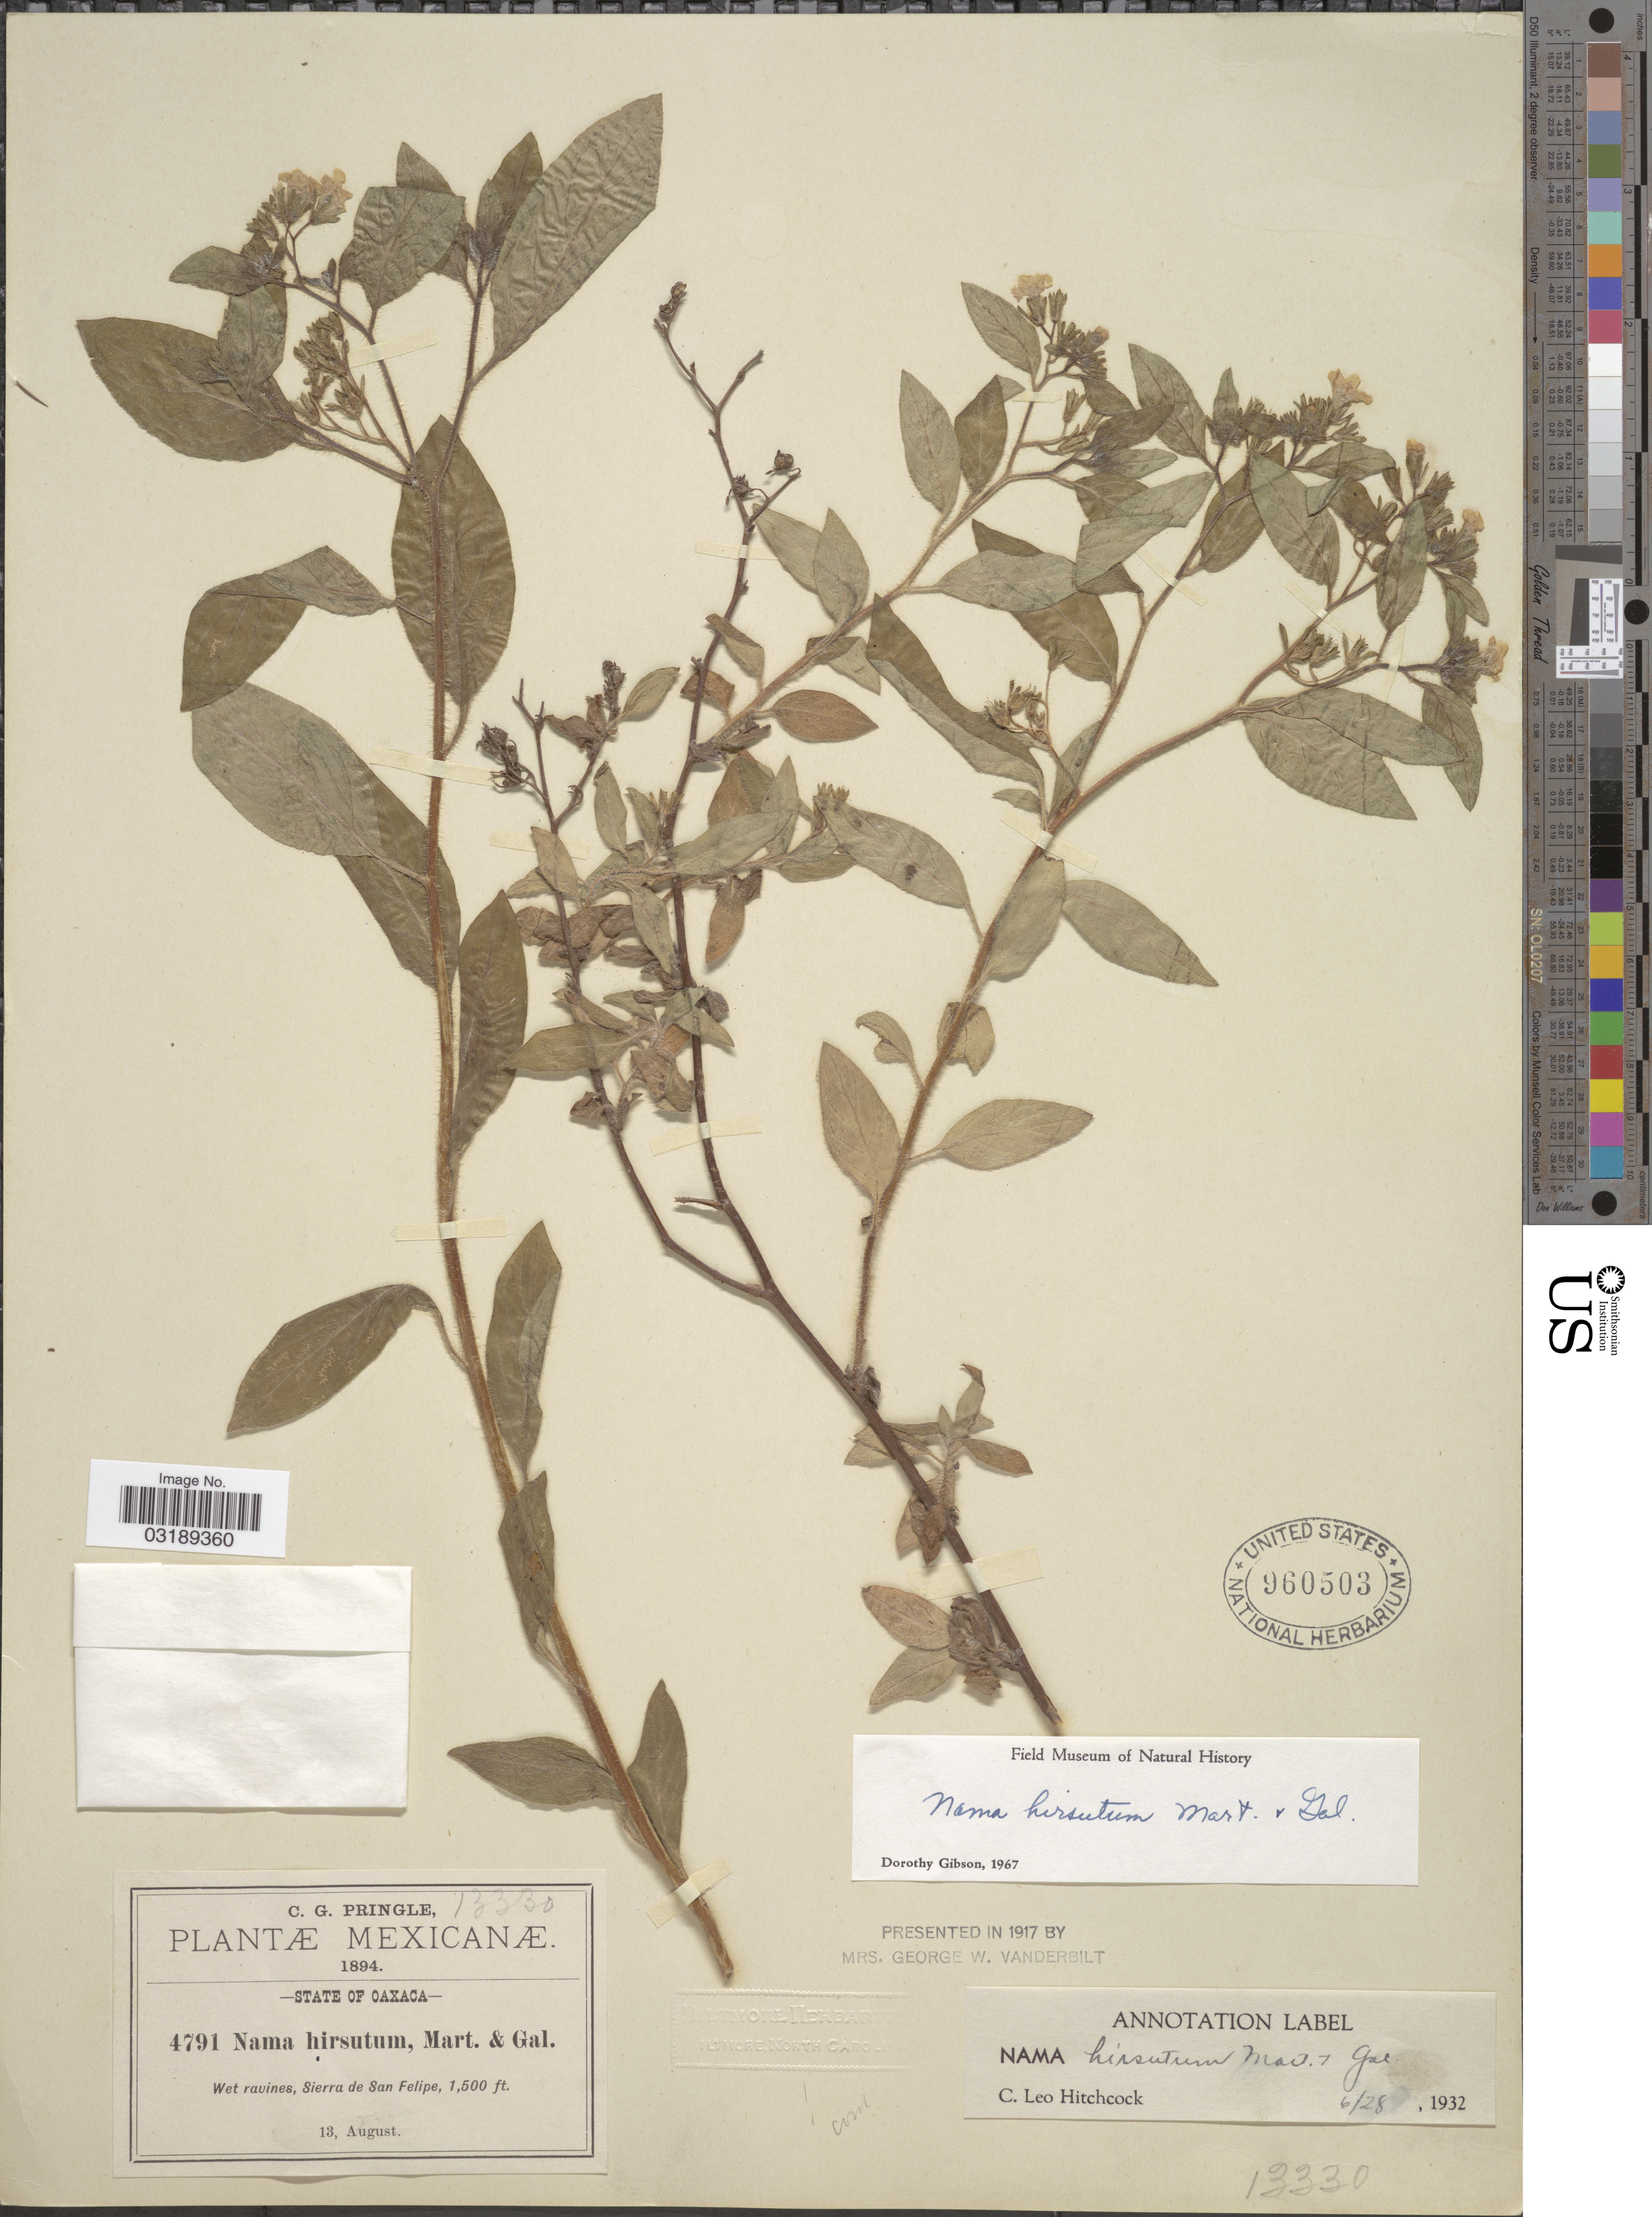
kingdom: Plantae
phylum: Tracheophyta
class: Magnoliopsida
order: Boraginales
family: Namaceae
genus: Nama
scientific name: Nama hirsuta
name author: M. Martens & Galeotti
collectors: C. G. Pringle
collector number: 4791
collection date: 1894-08-13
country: Mexico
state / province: Oaxaca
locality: Wet ravines, Sierra de San Felipe.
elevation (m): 457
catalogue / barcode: US 960503